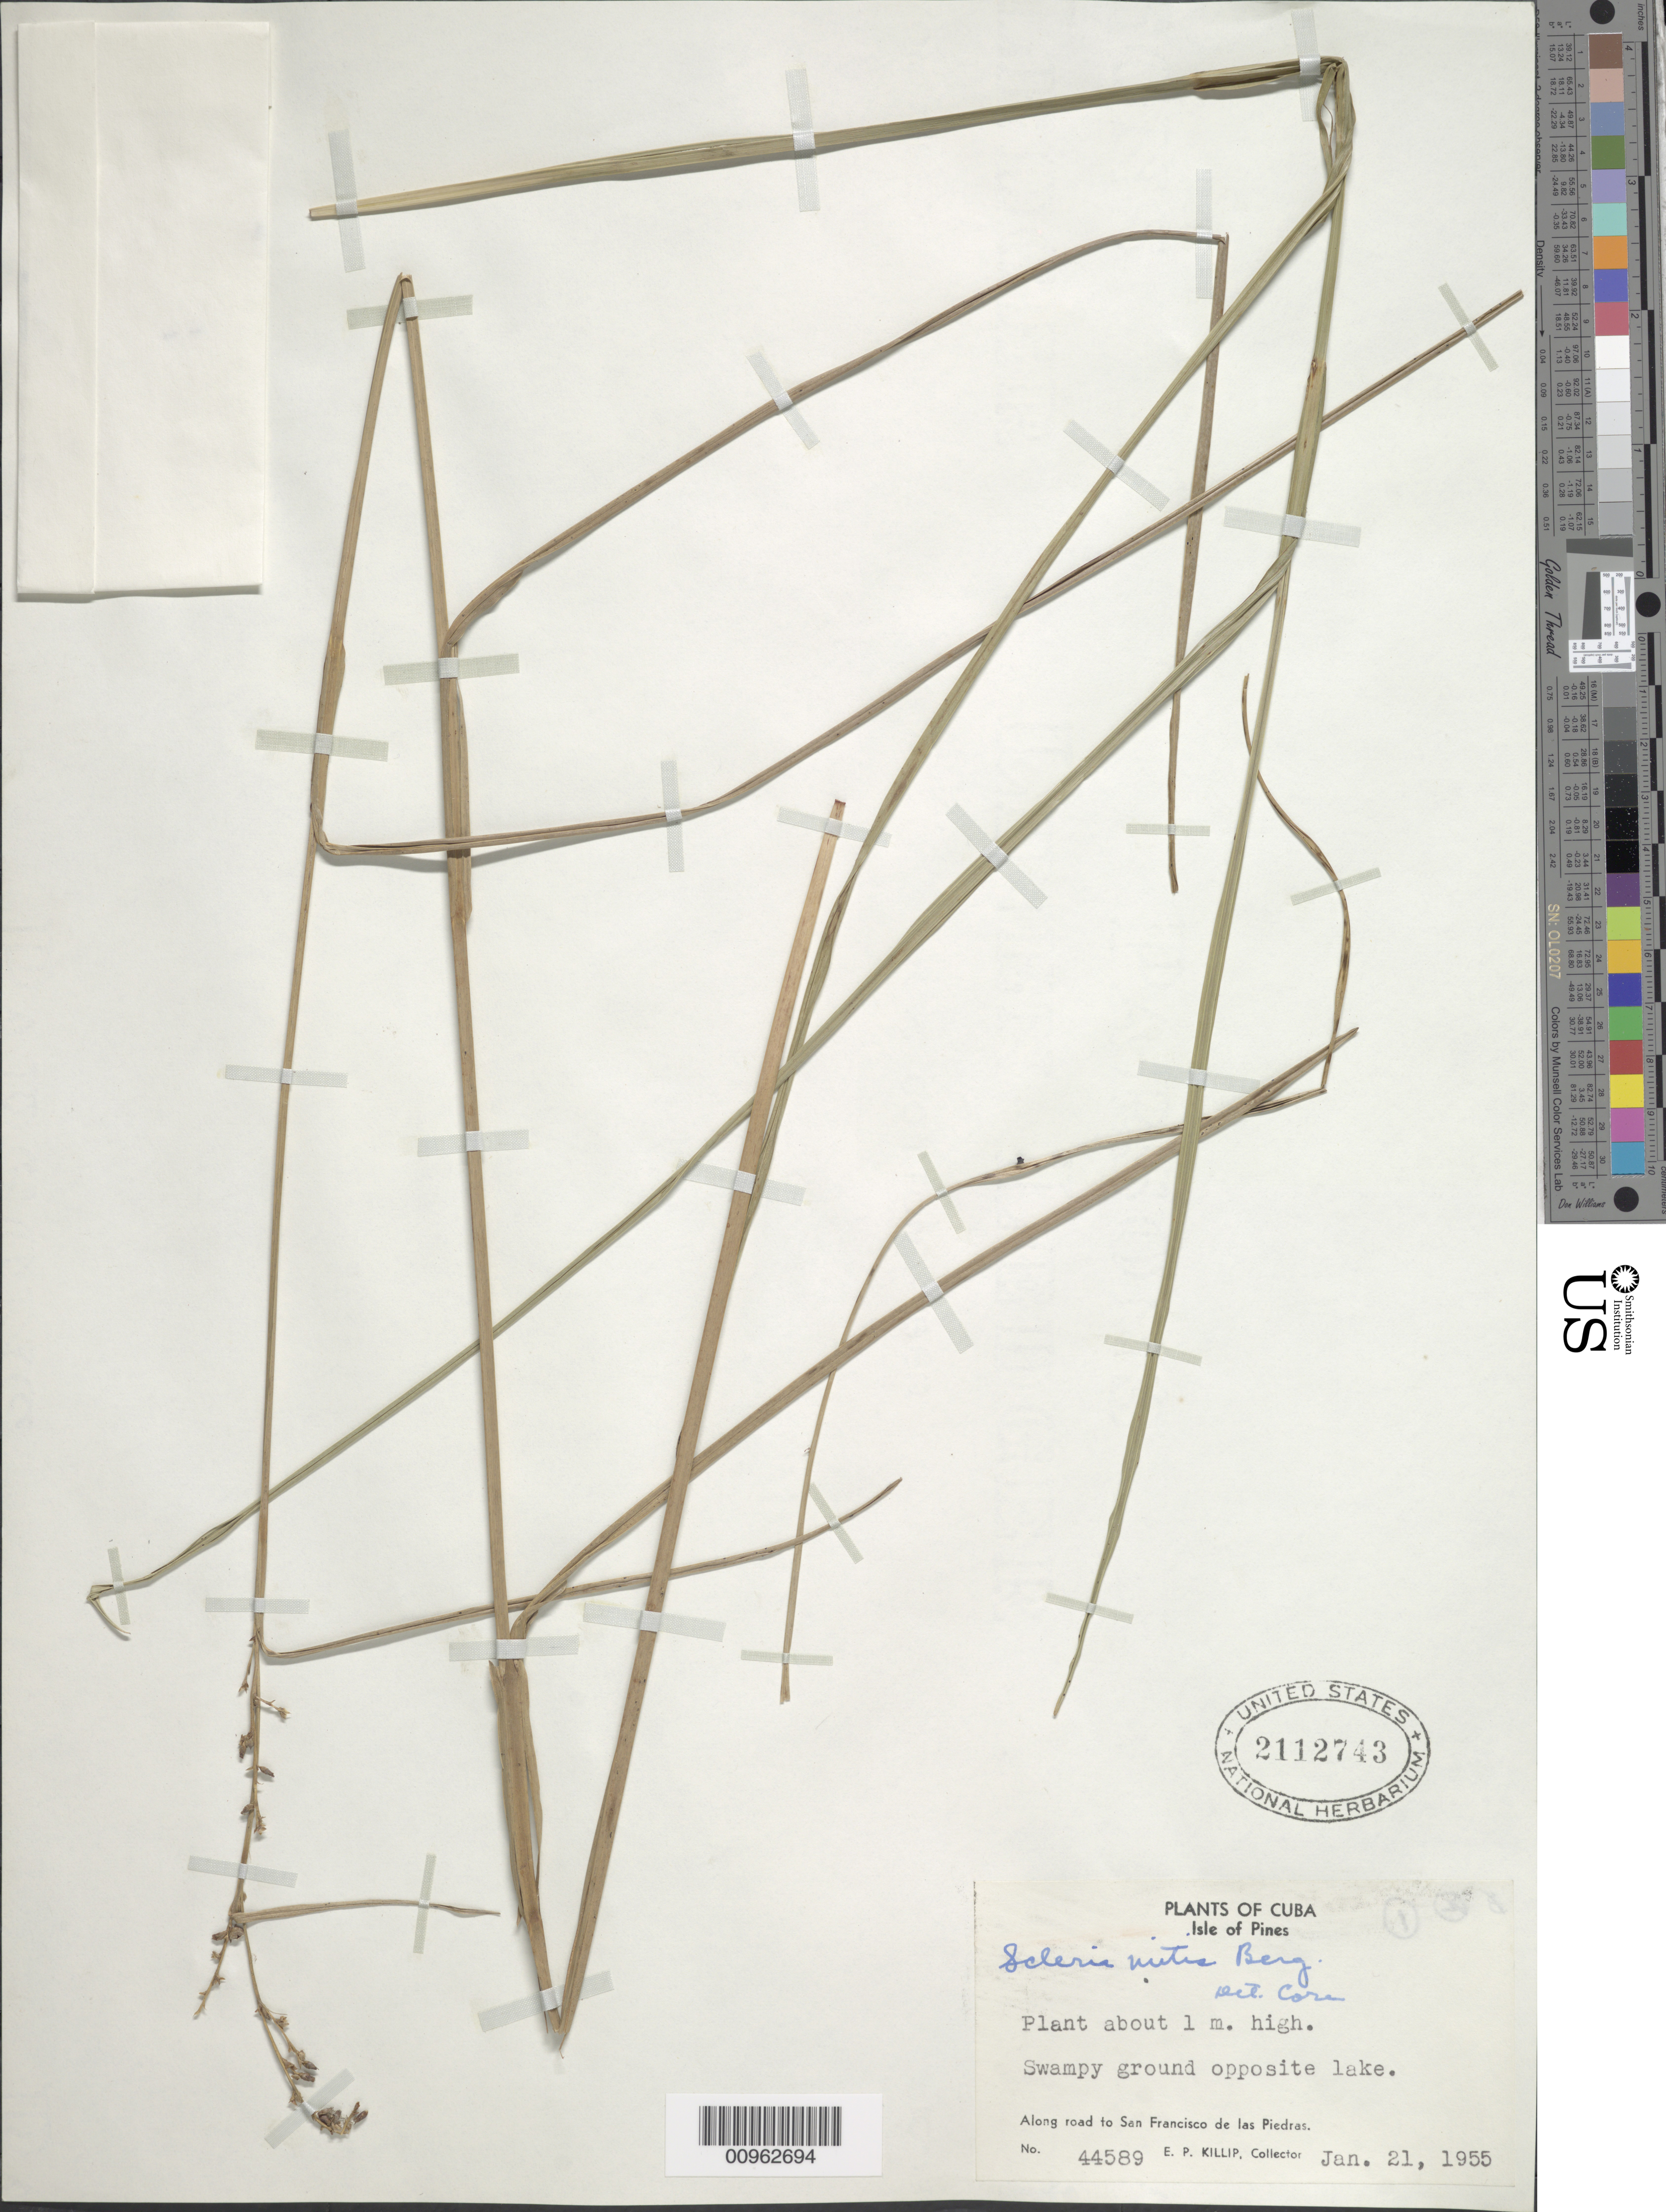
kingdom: Plantae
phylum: Tracheophyta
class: Liliopsida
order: Poales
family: Cyperaceae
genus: Scleria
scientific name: Scleria mitis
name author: P.J. Bergius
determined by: Core, E. L.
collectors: E. P. Killip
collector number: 44589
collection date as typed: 21 Jan 1955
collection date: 1955-01-21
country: Cuba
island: Isla de la Juventud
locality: Isle of Pines, Along road to San Francisco de las Piedras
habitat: Swampy ground opposite lake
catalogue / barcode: US 2112743